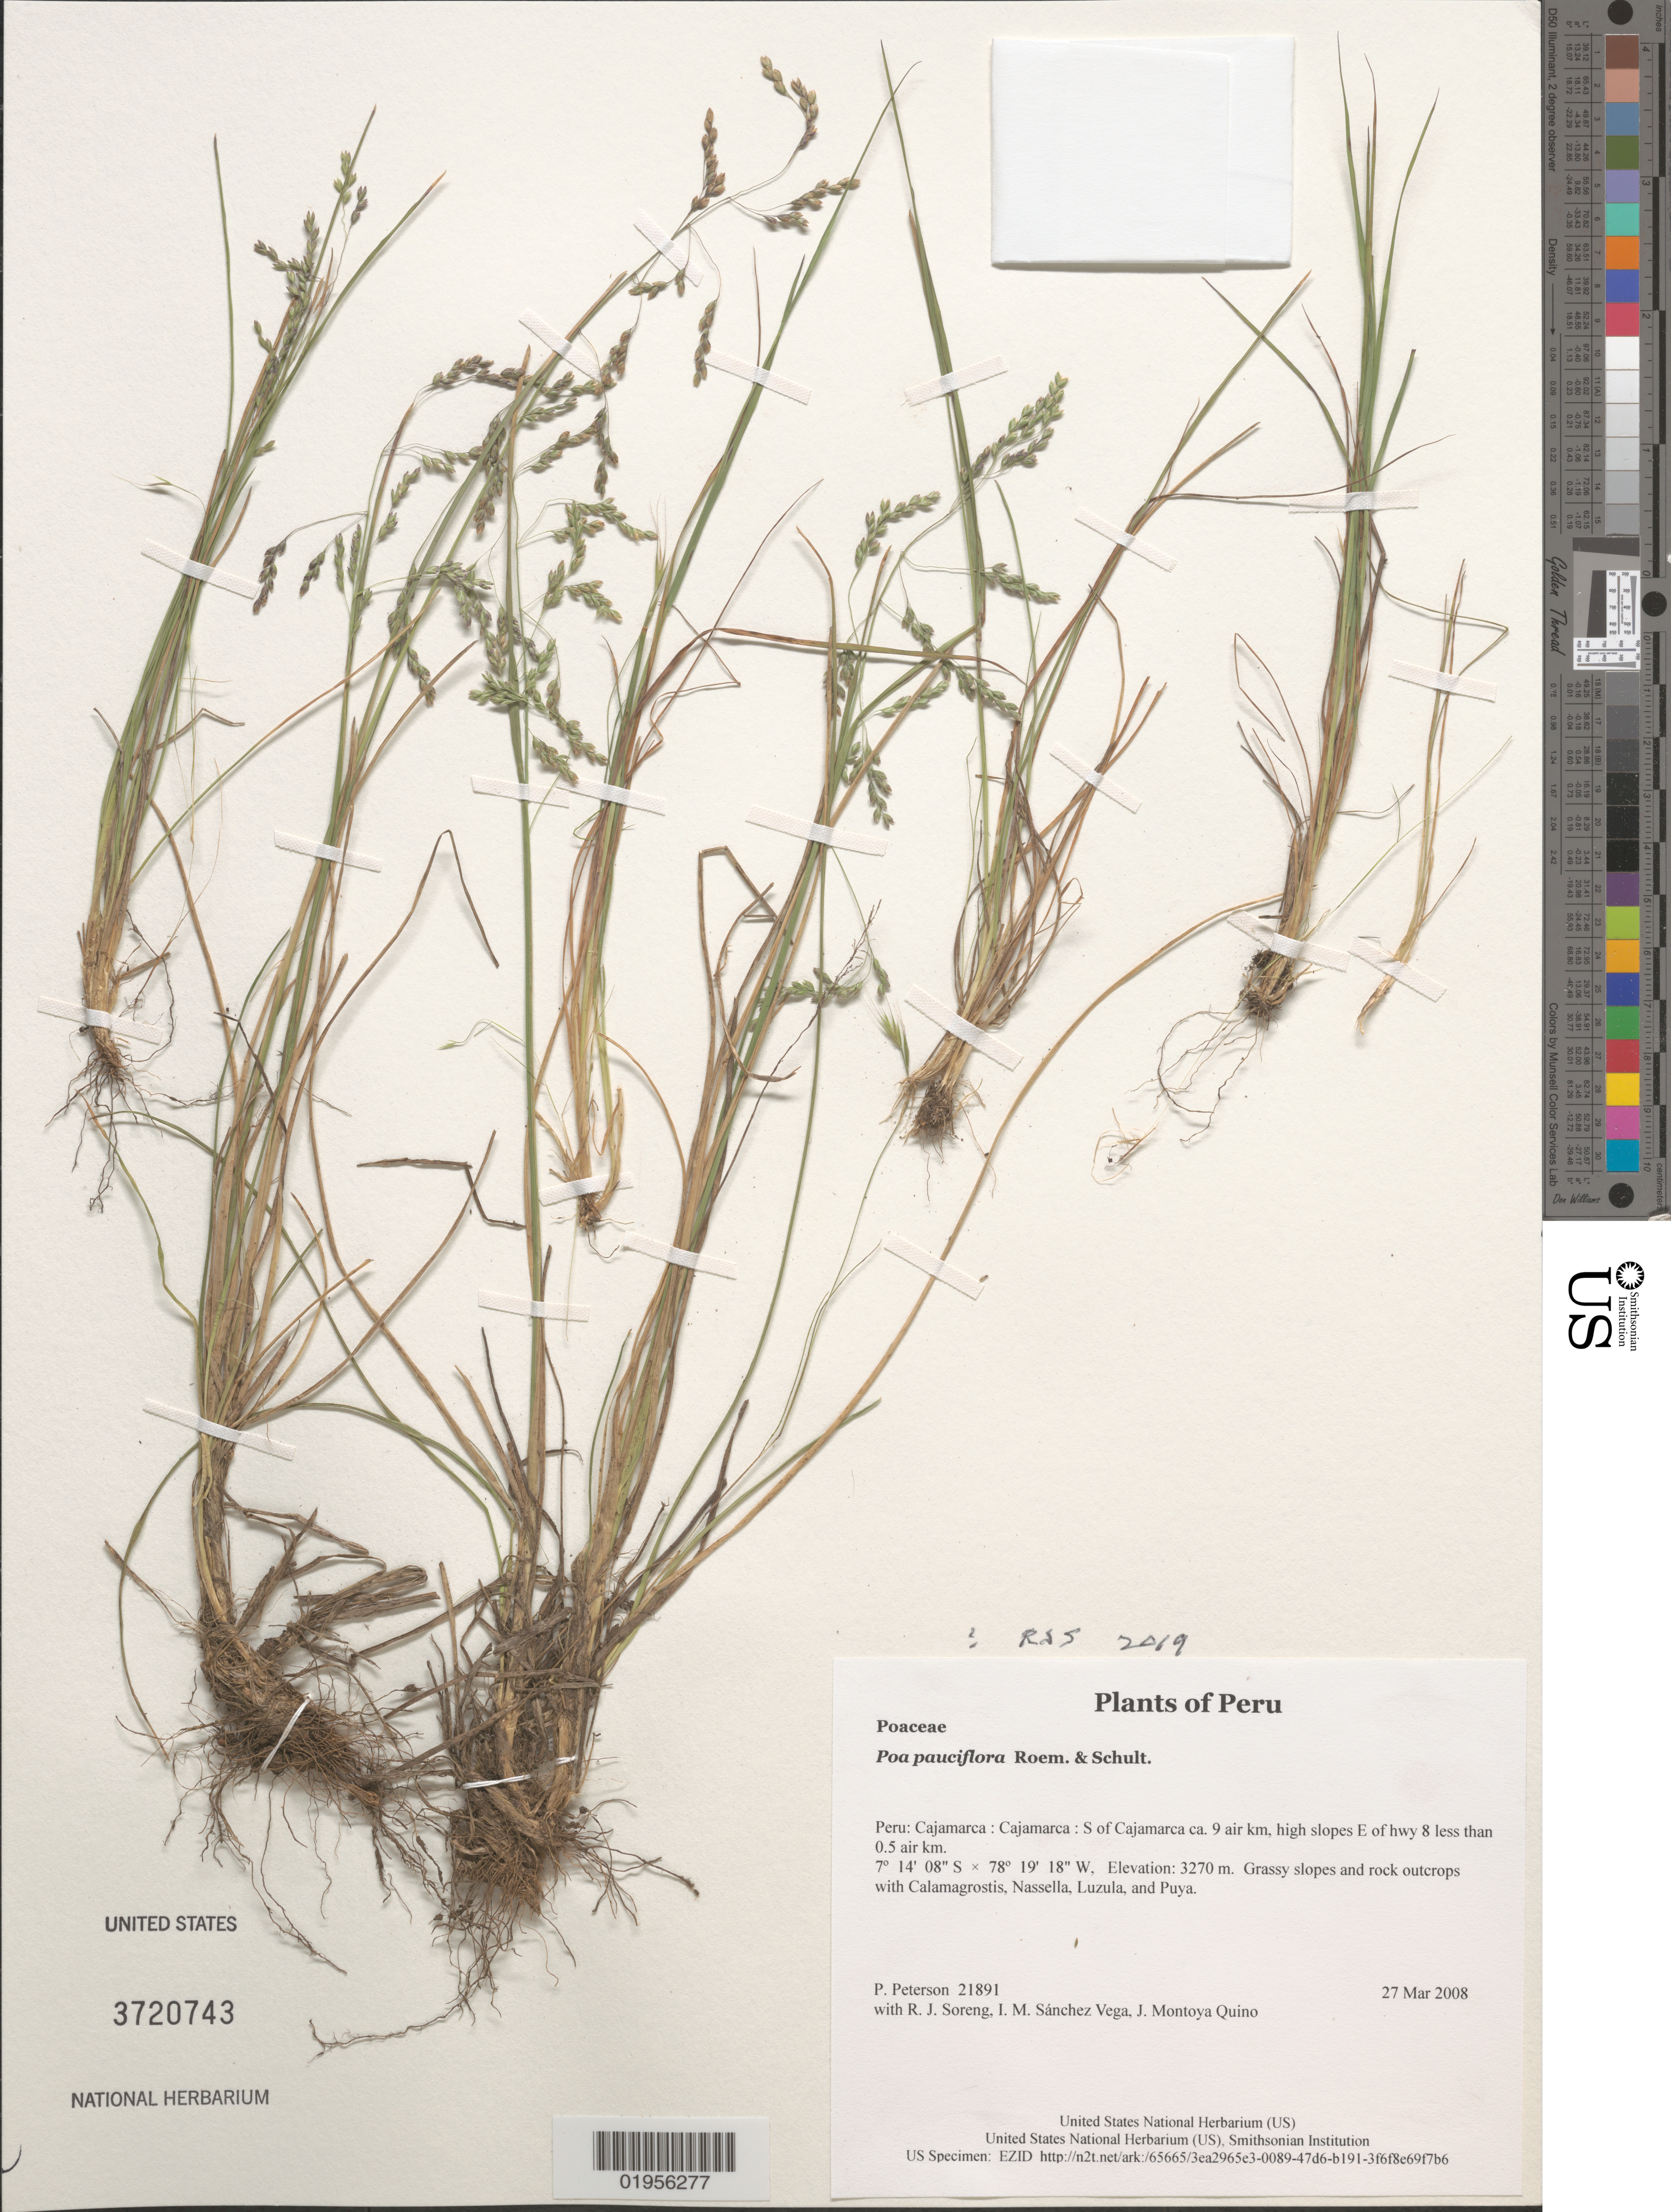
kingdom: Plantae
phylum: Tracheophyta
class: Liliopsida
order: Poales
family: Poaceae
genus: Poa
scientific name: Poa pauciflora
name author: Roem. & Schult.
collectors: P. M. Peterson, R. J. Soreng, I. M. Sánchez Vega & J. Montoya Quino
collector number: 21891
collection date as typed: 27 Mar 2008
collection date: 2008-03-27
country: Peru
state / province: Cajamarca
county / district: Cajamarca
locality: S of Cajamarca ca. 9 air km, high slopes E of hwy 8 less than 0.5 air km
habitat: Grassy slopes and rock outcrops with Calamagrostis, Nassella, Luzula, and Puya.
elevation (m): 3270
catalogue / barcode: US 3720743